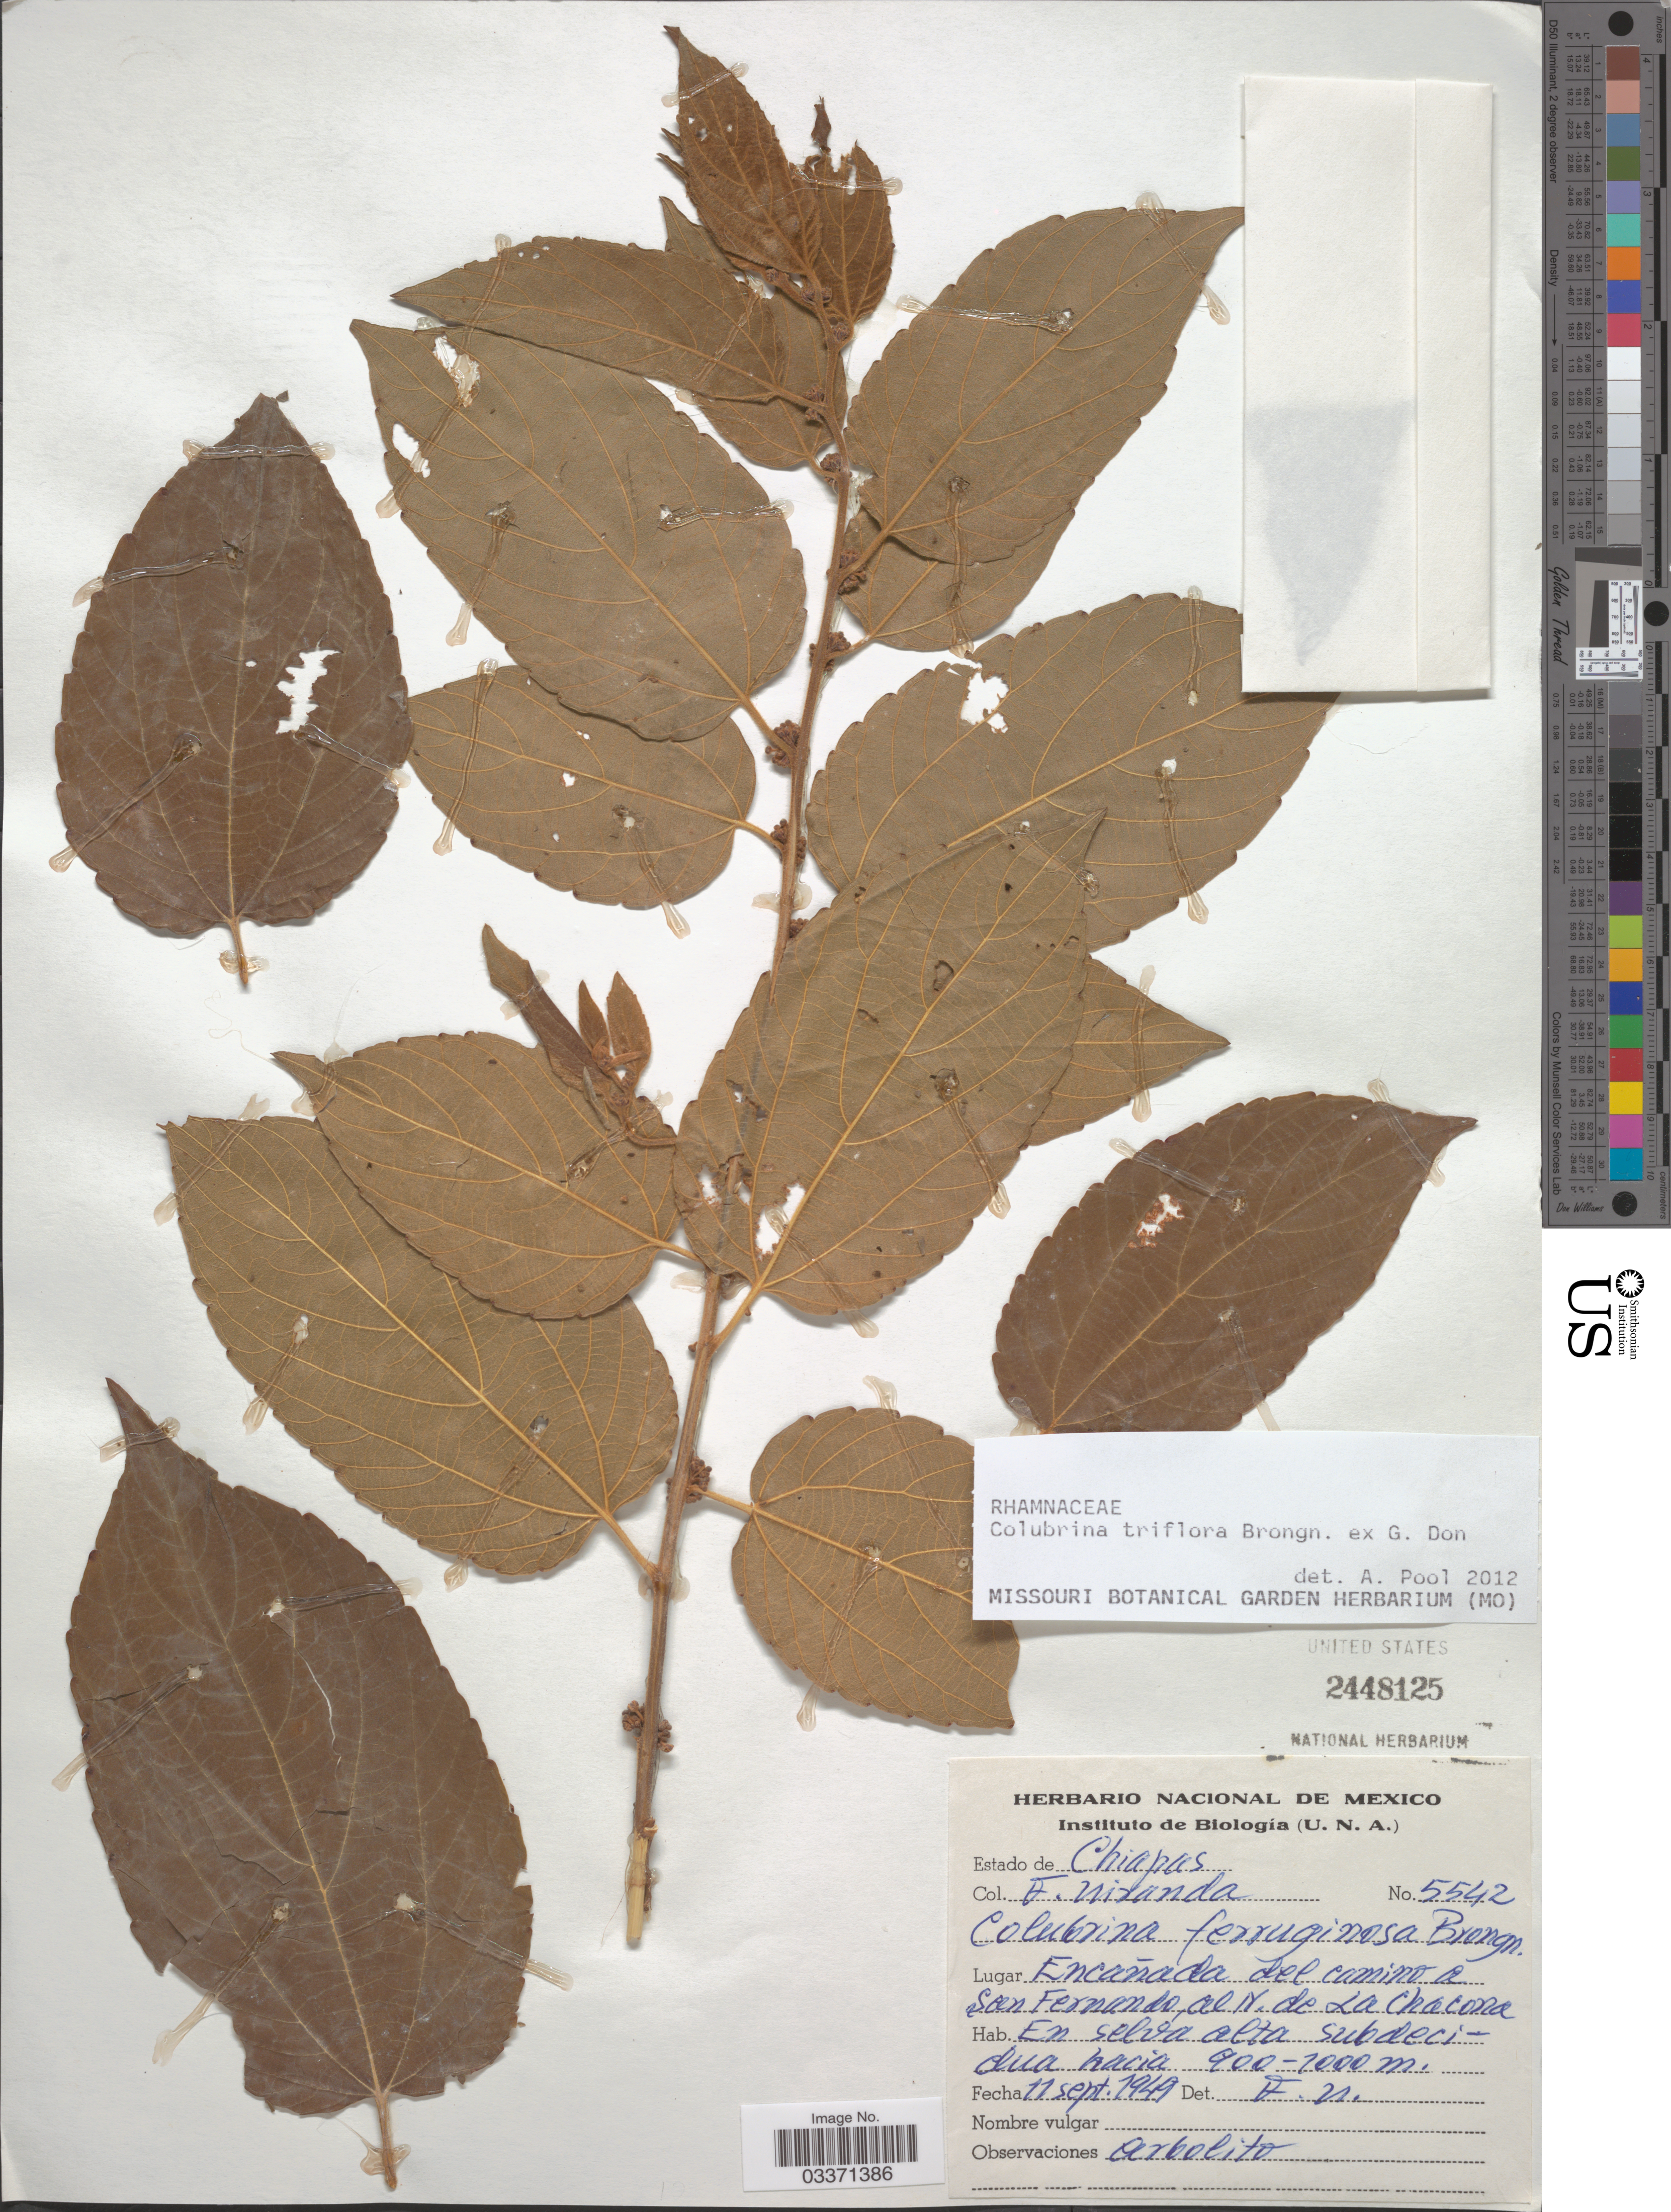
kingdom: Plantae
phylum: Tracheophyta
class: Magnoliopsida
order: Rosales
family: Rhamnaceae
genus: Colubrina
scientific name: Colubrina triflora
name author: Brongn. ex Sweet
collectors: F. Miranda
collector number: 5542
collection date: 1949-09-11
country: Mexico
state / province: Chiapas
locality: Encañada del camino a San Fernando, al N. de La Chacona.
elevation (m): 900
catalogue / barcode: US 2448125